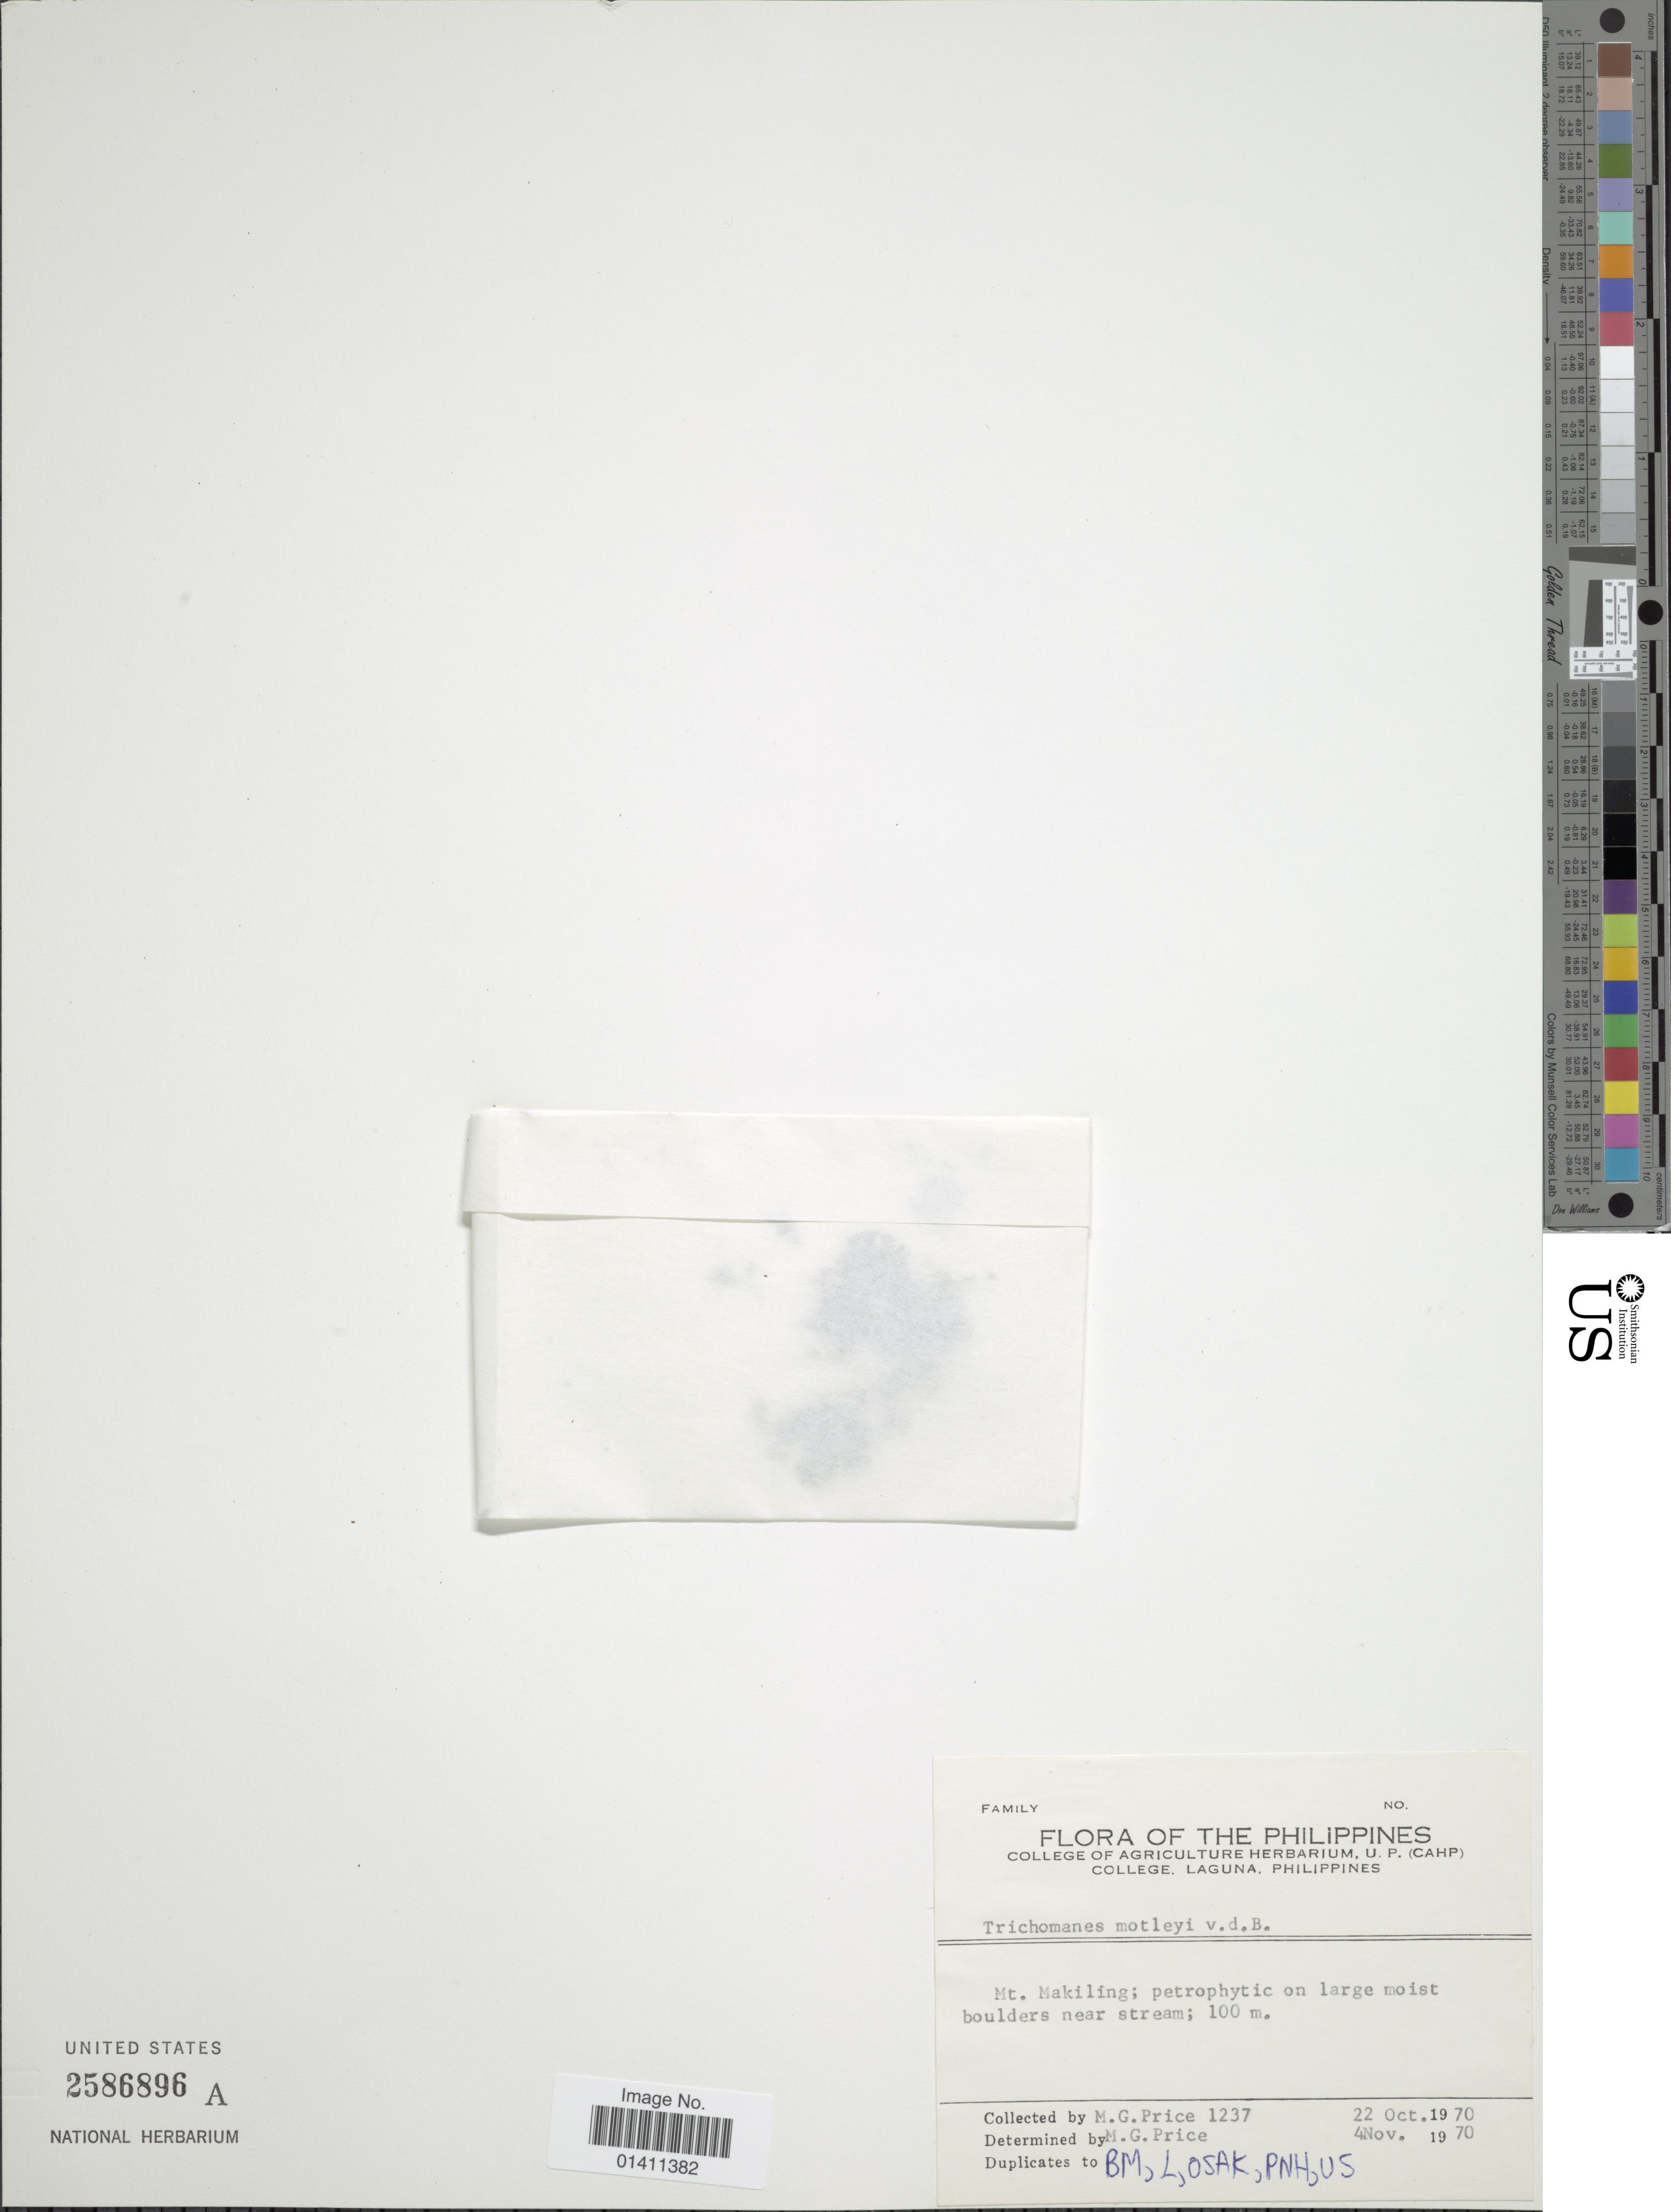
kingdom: Plantae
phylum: Tracheophyta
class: Polypodiopsida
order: Hymenophyllales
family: Hymenophyllaceae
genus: Didymoglossum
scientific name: Didymoglossum motleyi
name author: (Bosch) Ebihara & K. Iwats.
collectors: M. G. Price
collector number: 1237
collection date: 1970-10-22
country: Philippines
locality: Mt. Makiling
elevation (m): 100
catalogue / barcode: US 2586896A